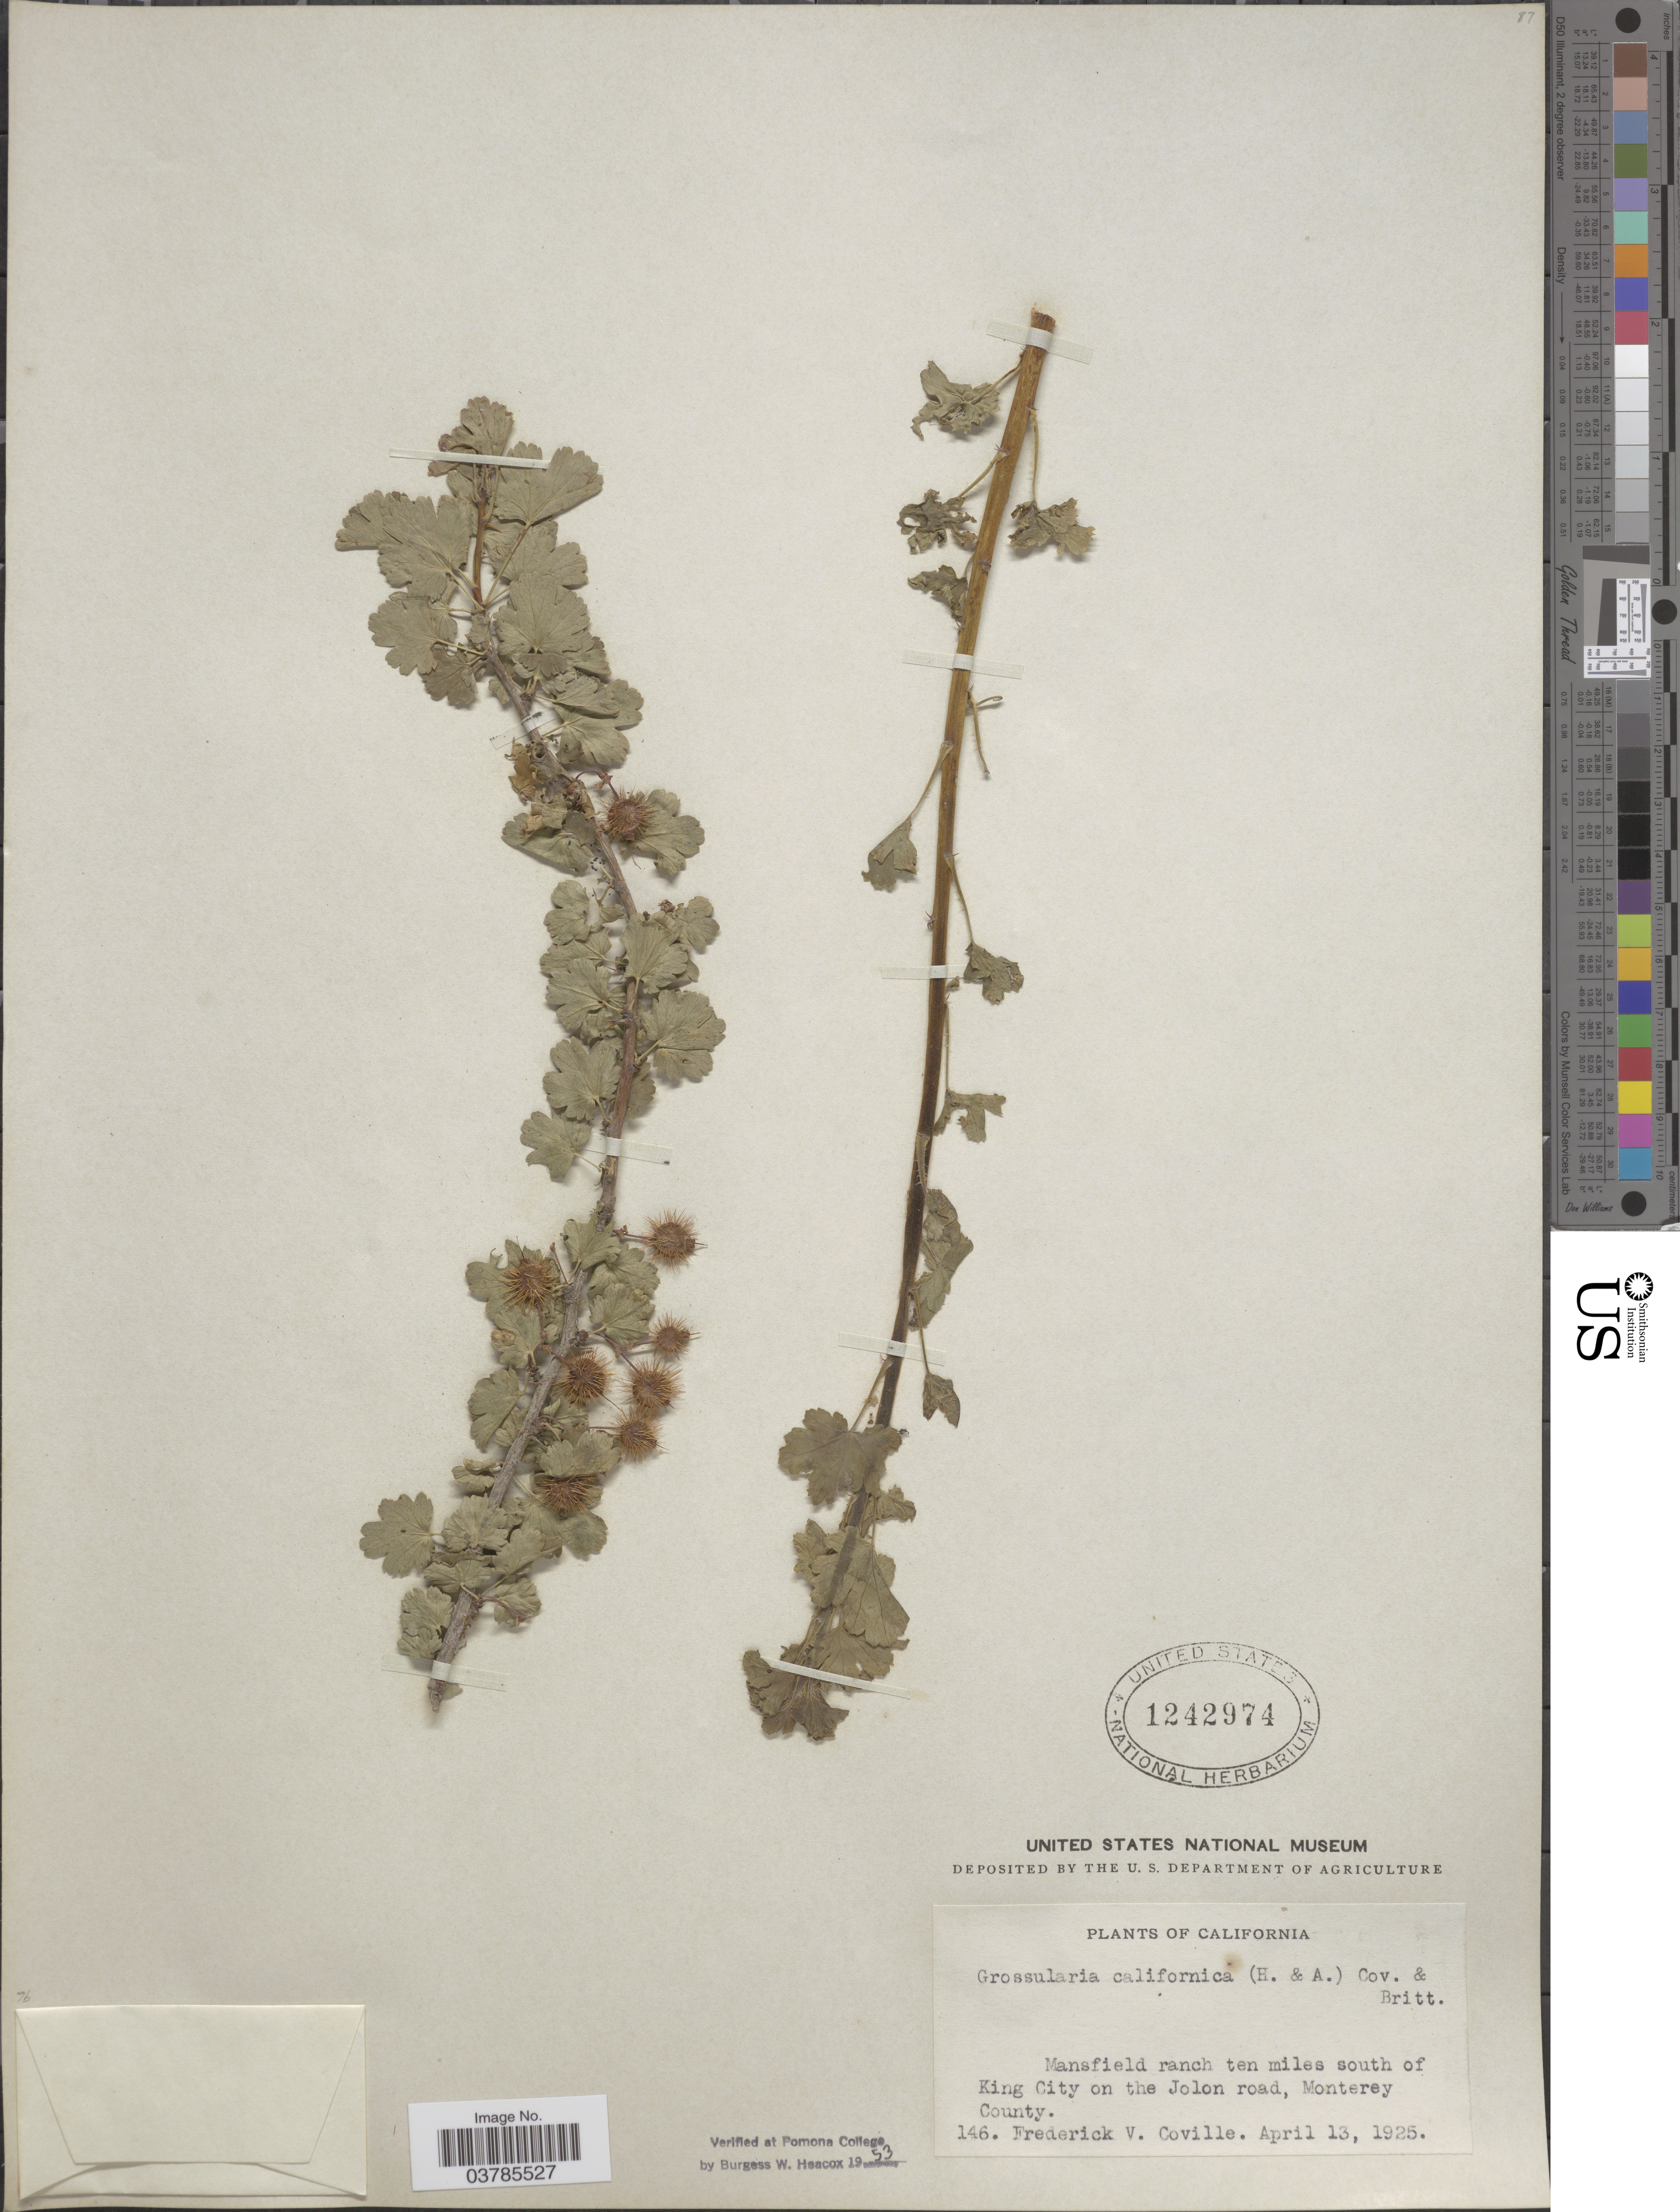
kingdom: Plantae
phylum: Tracheophyta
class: Magnoliopsida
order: Saxifragales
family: Grossulariaceae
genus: Ribes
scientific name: Ribes californicum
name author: Hook. & Arn.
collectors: F. V. Coville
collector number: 146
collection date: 1925-04-13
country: United States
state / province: California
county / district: Monterey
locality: Mansfield ranch ten miles south of King City on the Jolon road, Monterey County.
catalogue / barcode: US 1242974